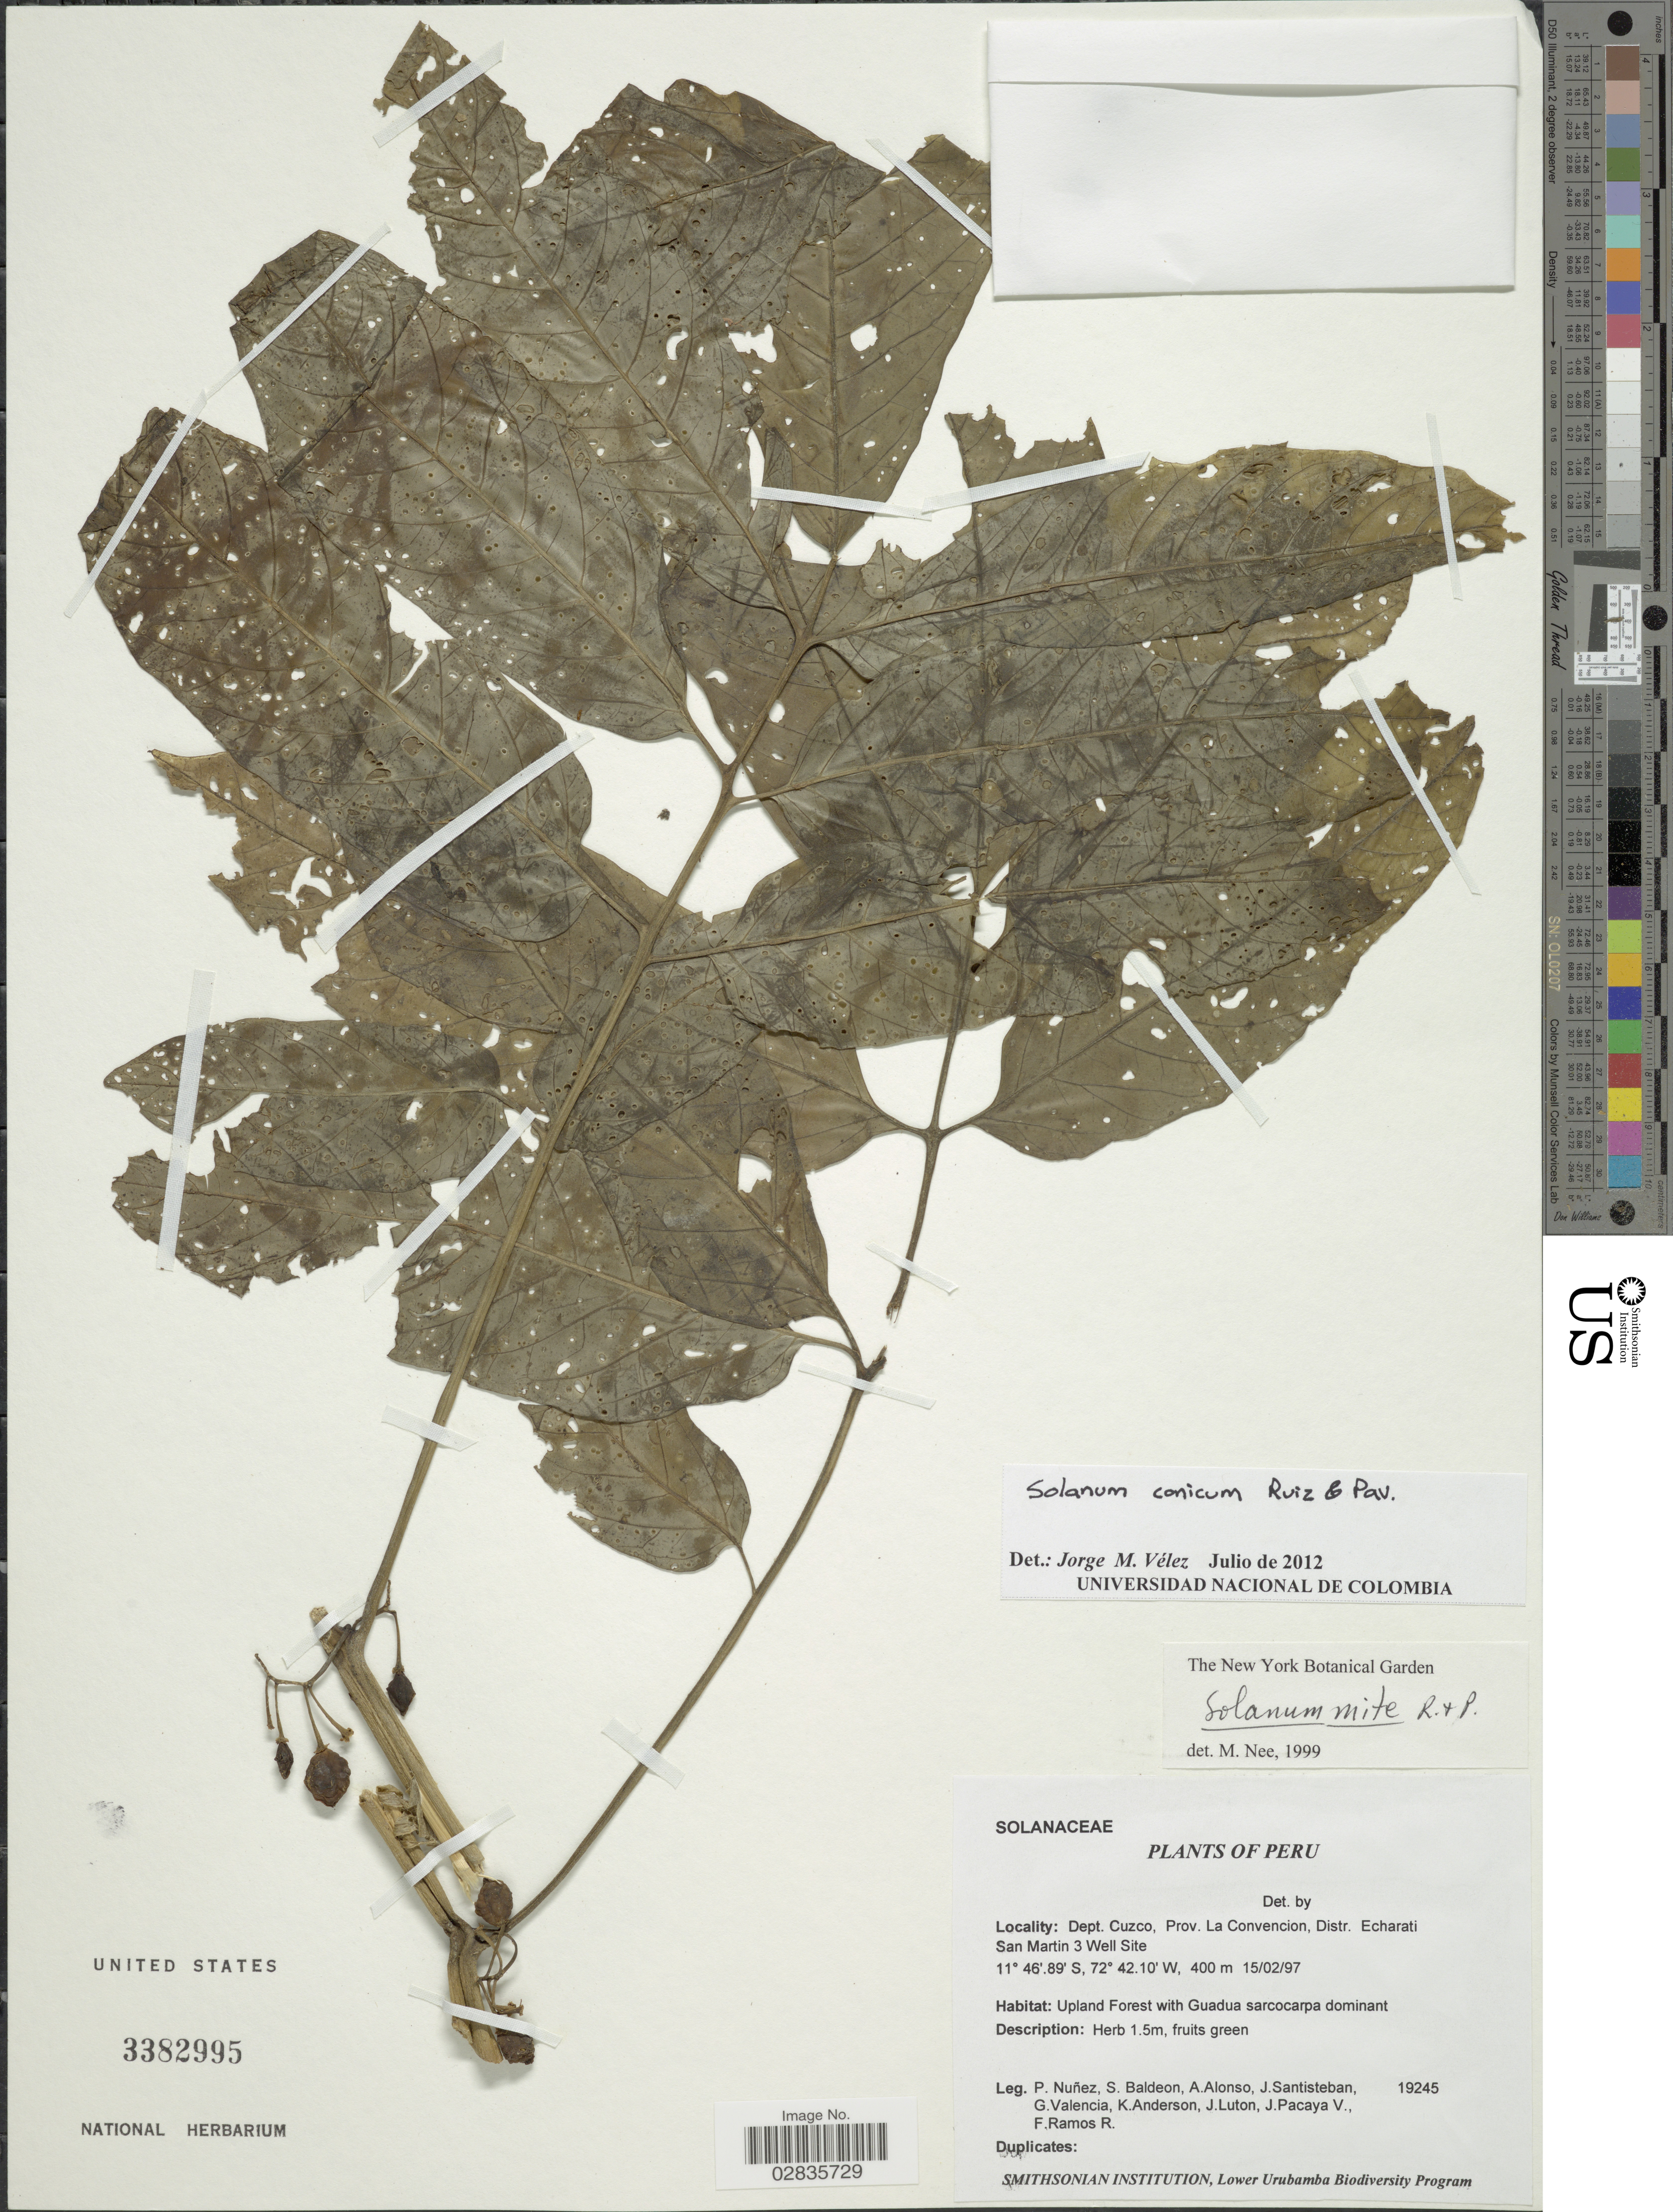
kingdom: Plantae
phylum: Tracheophyta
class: Magnoliopsida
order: Solanales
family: Solanaceae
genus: Solanum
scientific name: Solanum conicum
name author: Ruiz & Pav.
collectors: P. Nuñez V., S. Baldeon, A. Alonso, J. Santisteban & et al.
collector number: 19245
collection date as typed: Transcribed d/m/y: 15/2/97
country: Peru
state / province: Cusco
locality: Dept. Cuzco, Prov. La Convencion, Distr. Echarati San Martin 3 Well Site.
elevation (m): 400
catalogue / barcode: US 3382995